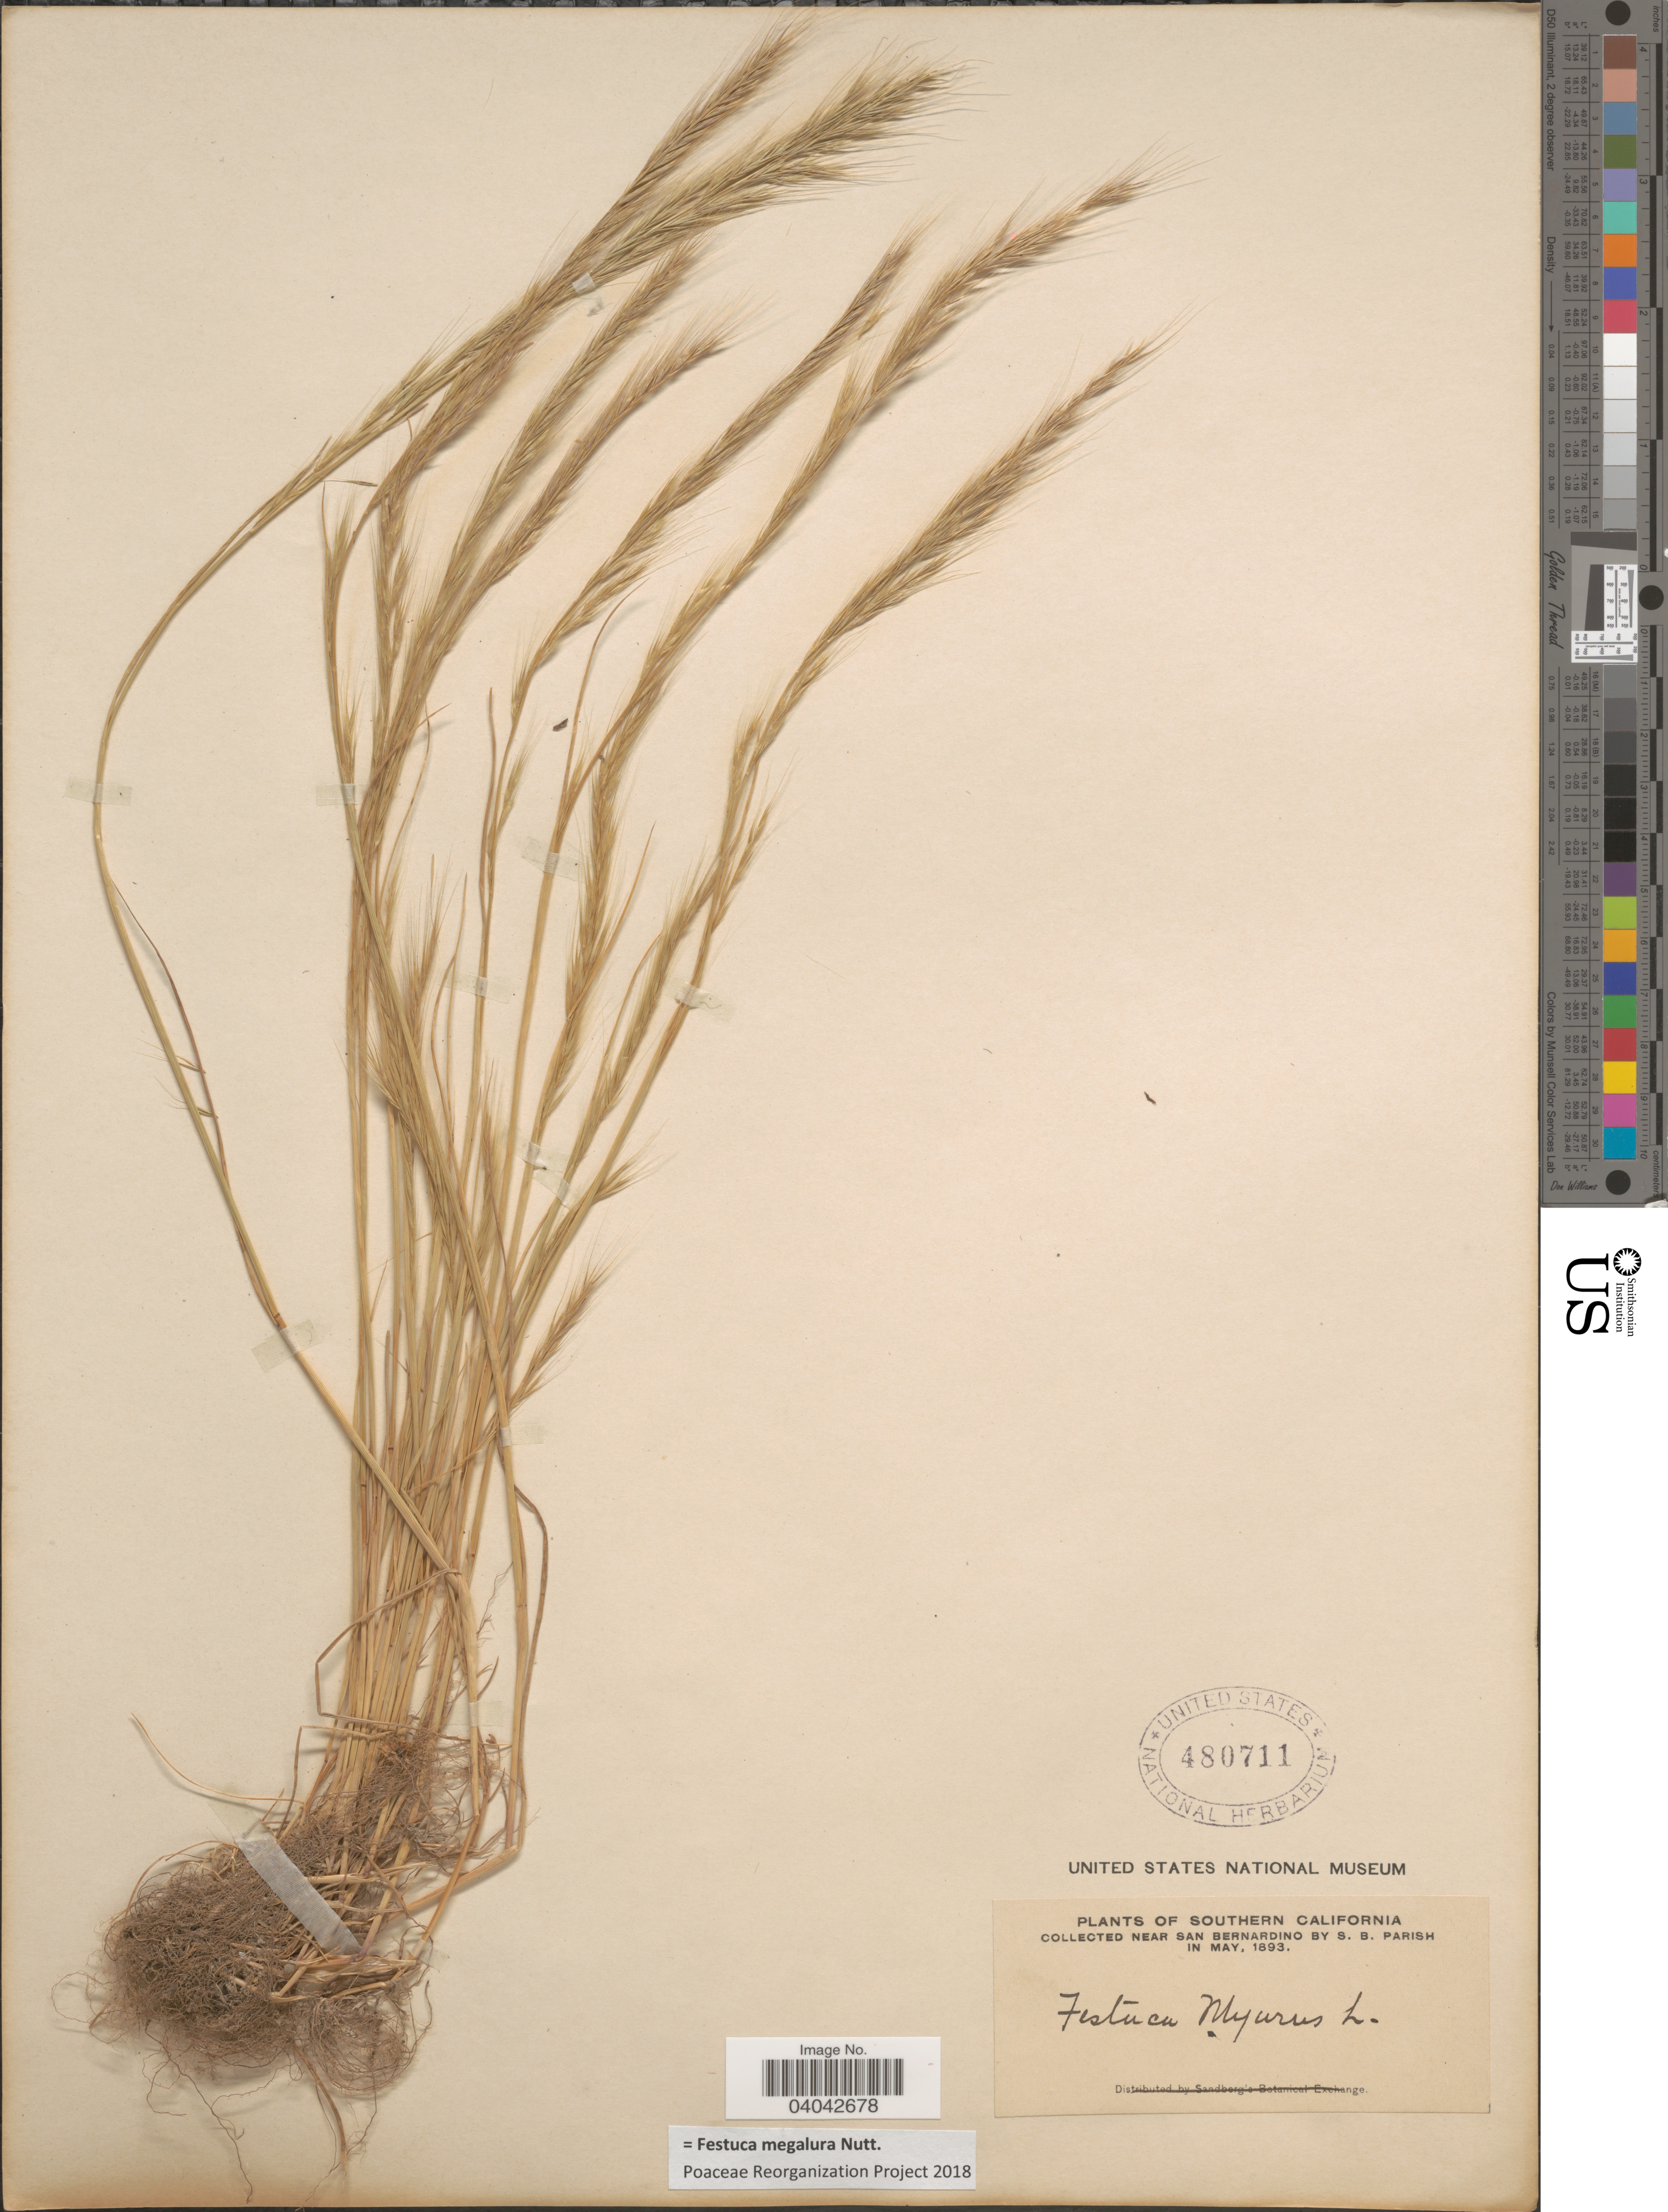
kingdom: Plantae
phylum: Tracheophyta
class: Liliopsida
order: Poales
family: Poaceae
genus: Festuca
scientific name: Festuca megalura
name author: Nutt.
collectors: S. B. Parish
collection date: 1893-05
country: United States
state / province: California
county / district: San Bernardino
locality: Southern California. Near San Bernardino.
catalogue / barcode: US 480711